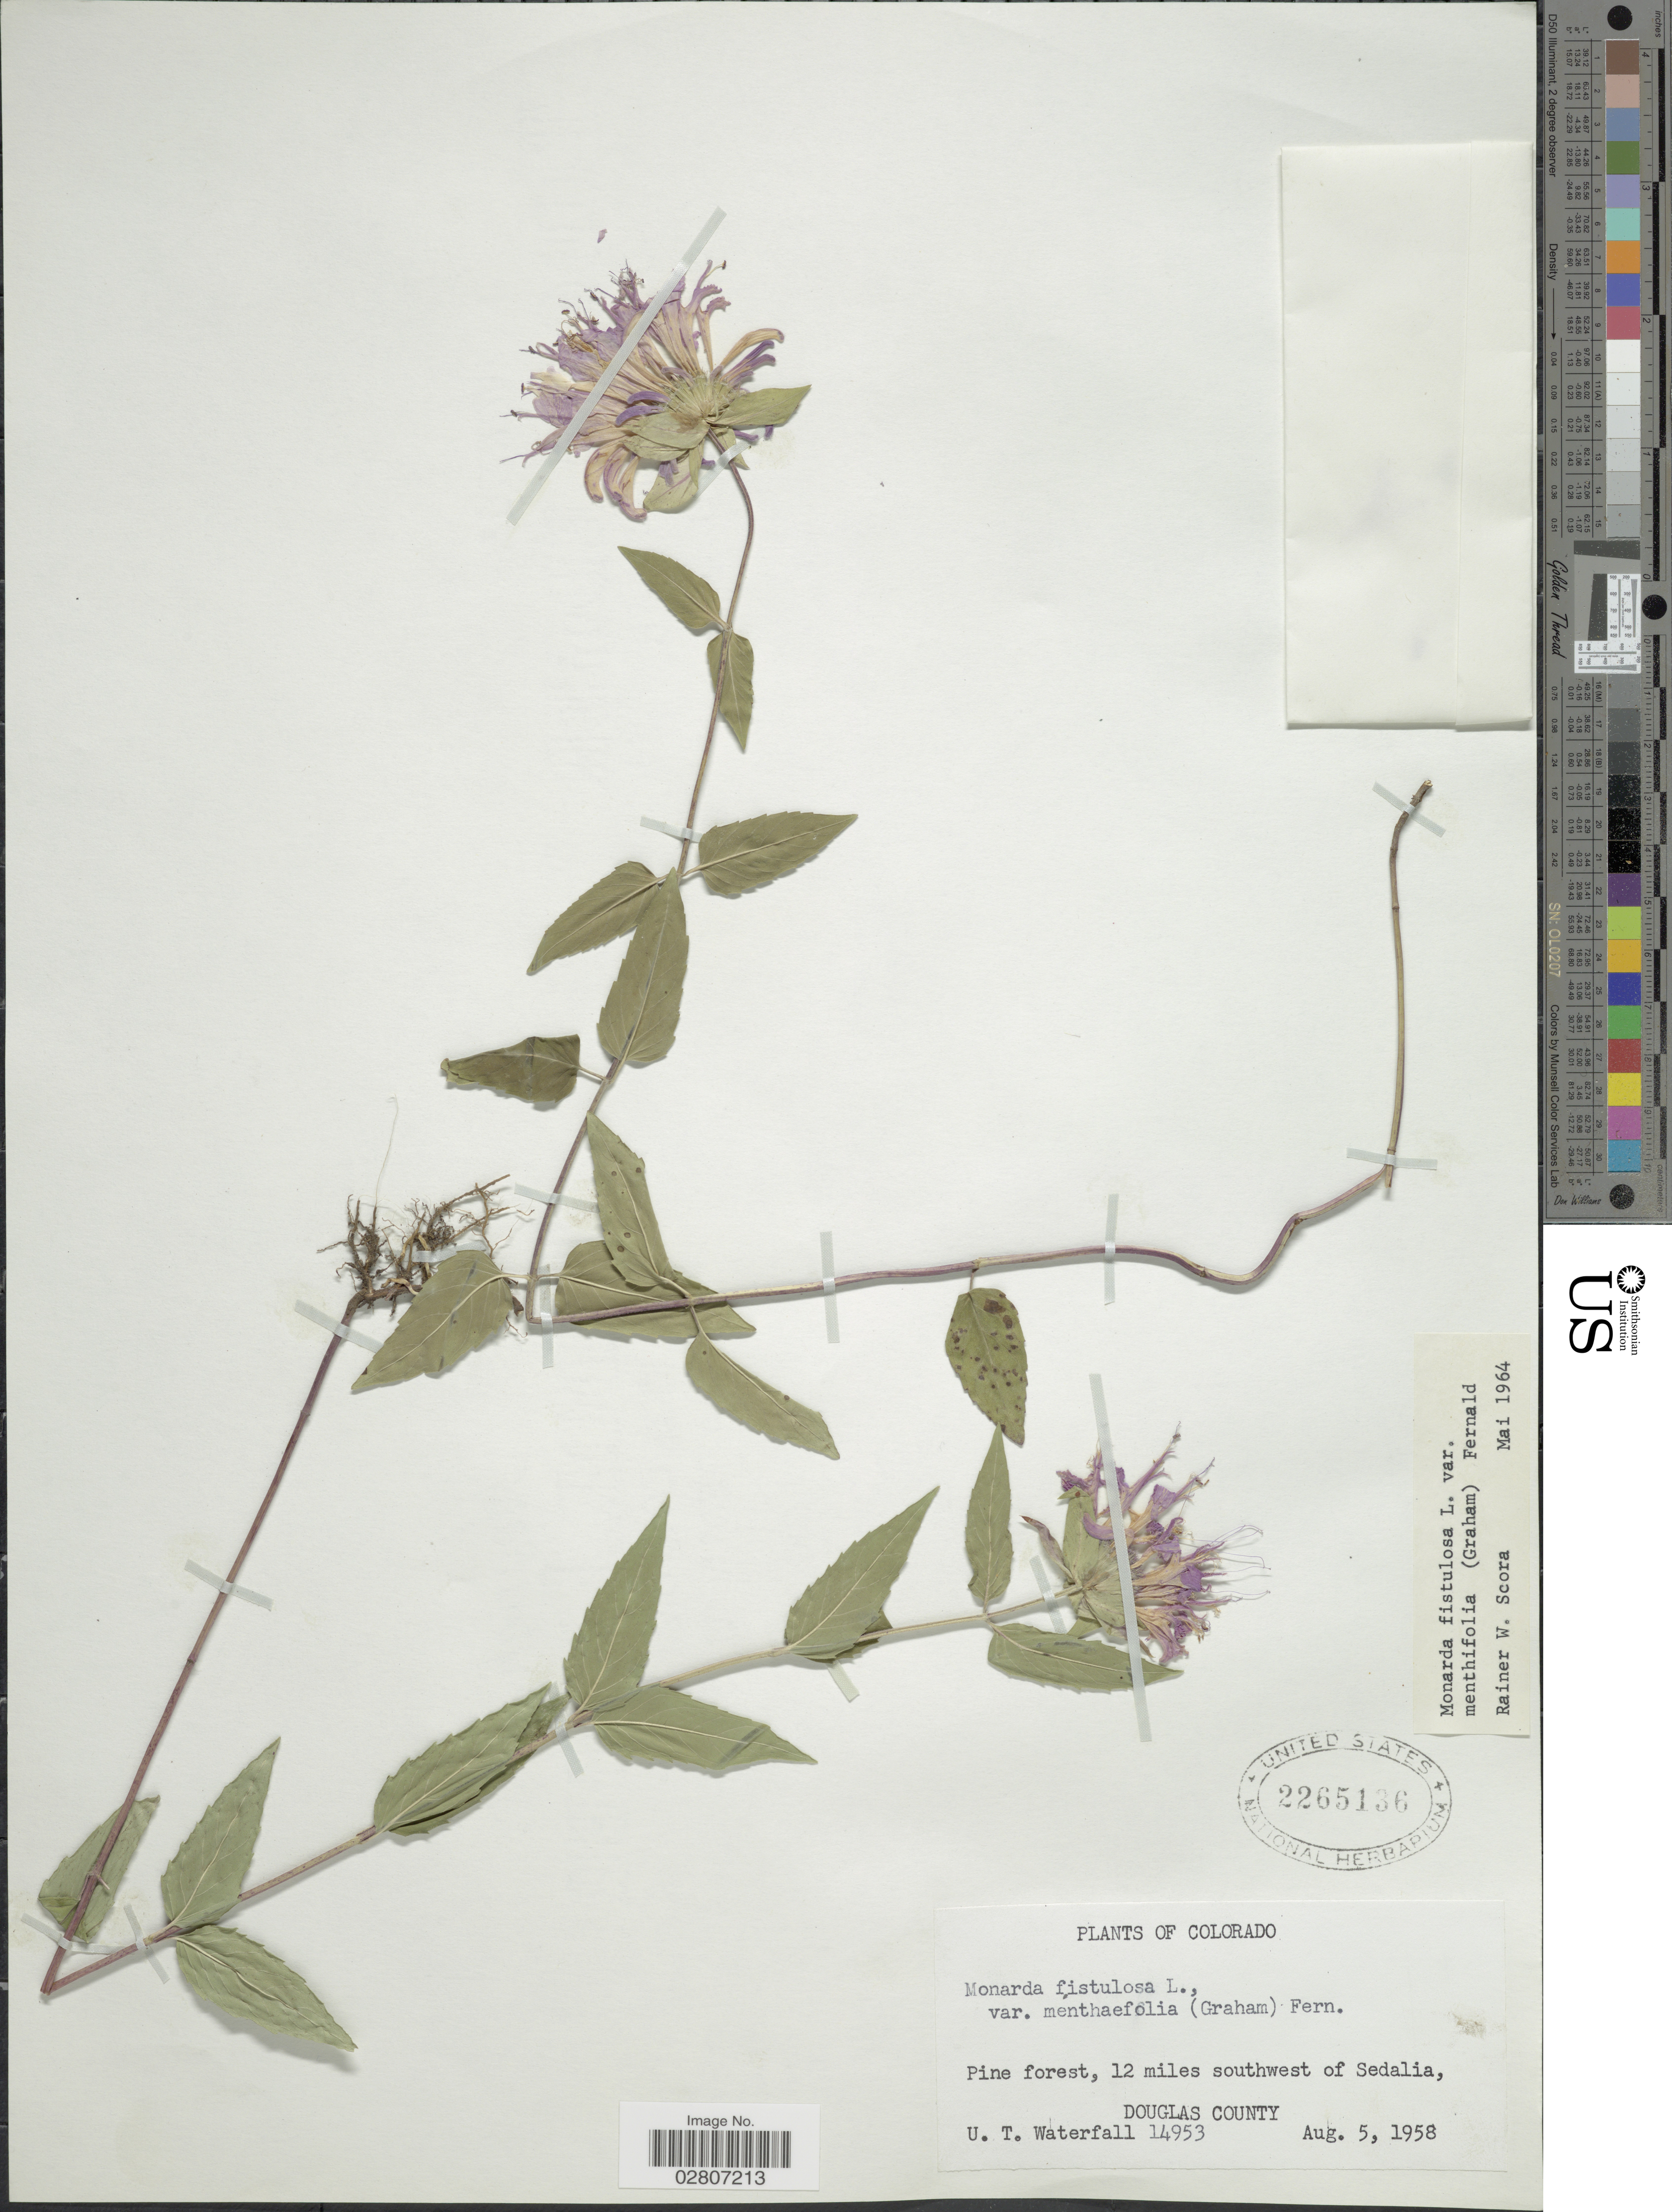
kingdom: Plantae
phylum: Tracheophyta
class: Magnoliopsida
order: Lamiales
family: Lamiaceae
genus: Monarda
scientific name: Monarda fistulosa var. menthifolia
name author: (Graham) Fernald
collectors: U. T. Waterfall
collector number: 14953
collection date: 1958-08-05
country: United States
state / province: Colorado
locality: Pine forest, 12 miles southwest of Sedalia, Douglas County.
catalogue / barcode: US 2265136